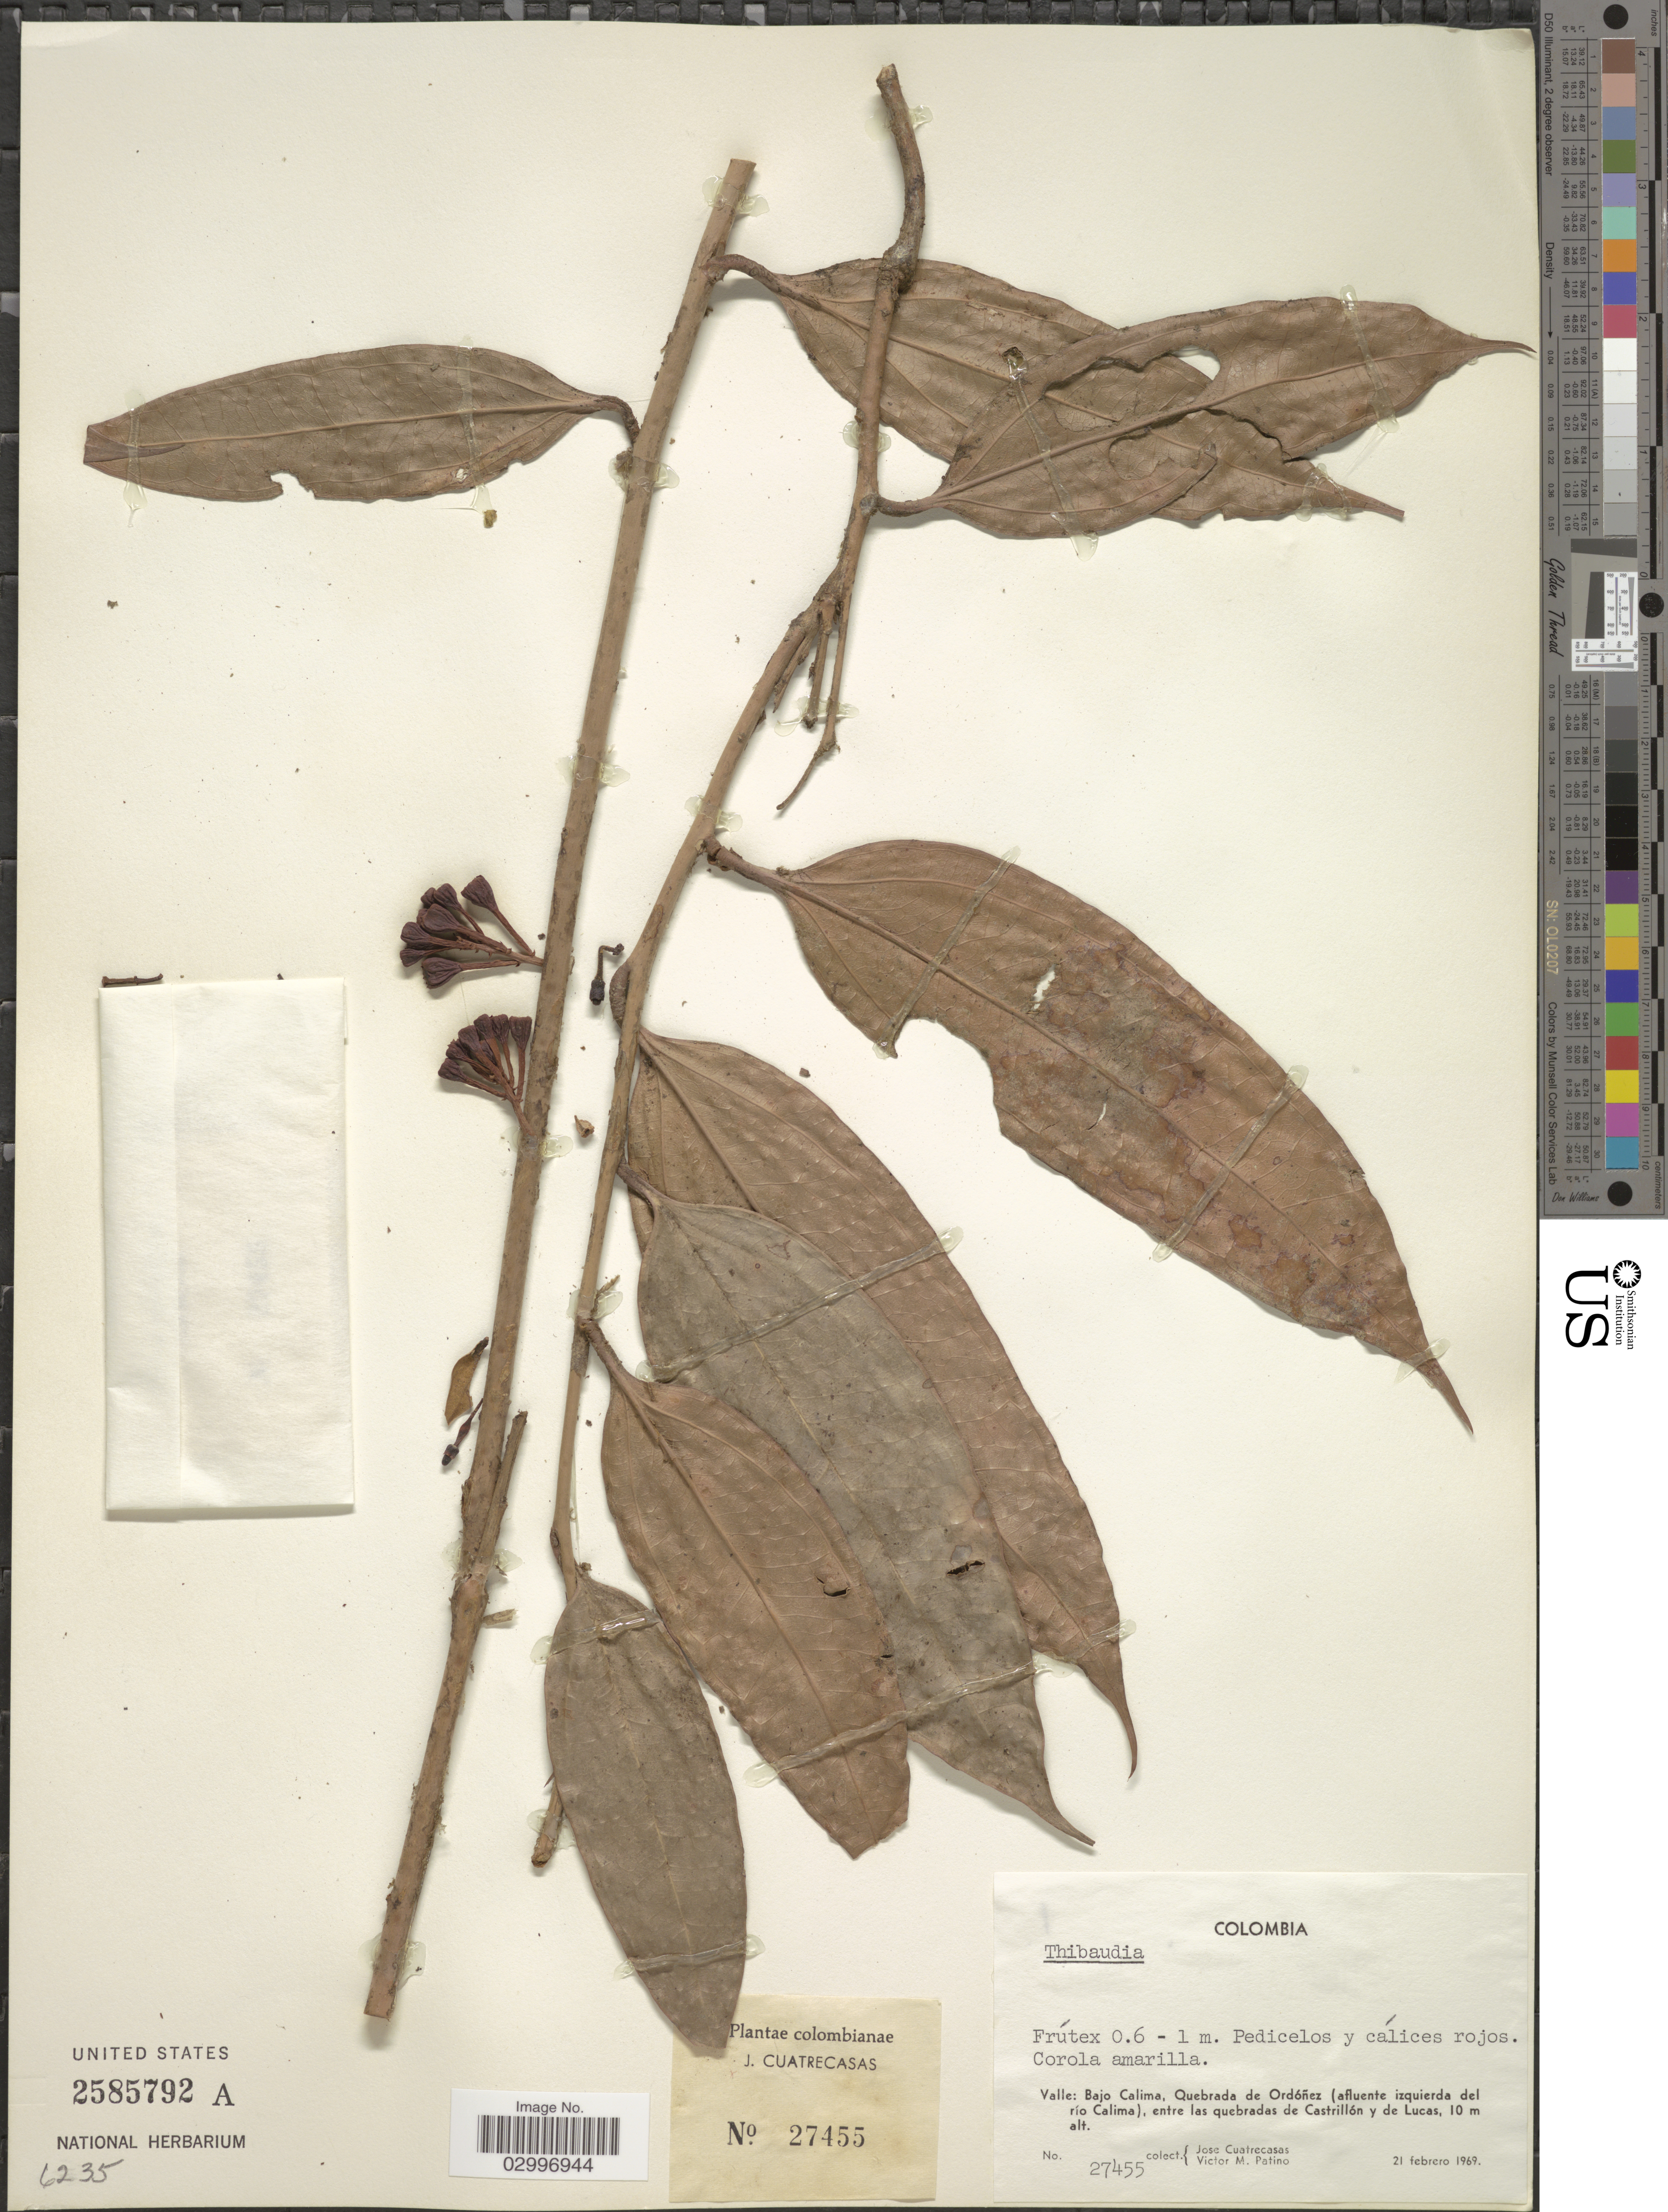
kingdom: Plantae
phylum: Tracheophyta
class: Magnoliopsida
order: Ericales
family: Ericaceae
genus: Thibaudia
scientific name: Thibaudia sp.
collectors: J. Cuatrecasas & V. M. Patiño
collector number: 27455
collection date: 1969-02-21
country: Colombia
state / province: Valle del Cauca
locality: Valle: Bajo Calima, Quebrada de Ordóñez (afluente izquierda del río Calima), entre las quebradas de Castrillón y de Lucas.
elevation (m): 10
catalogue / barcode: US 2585792A